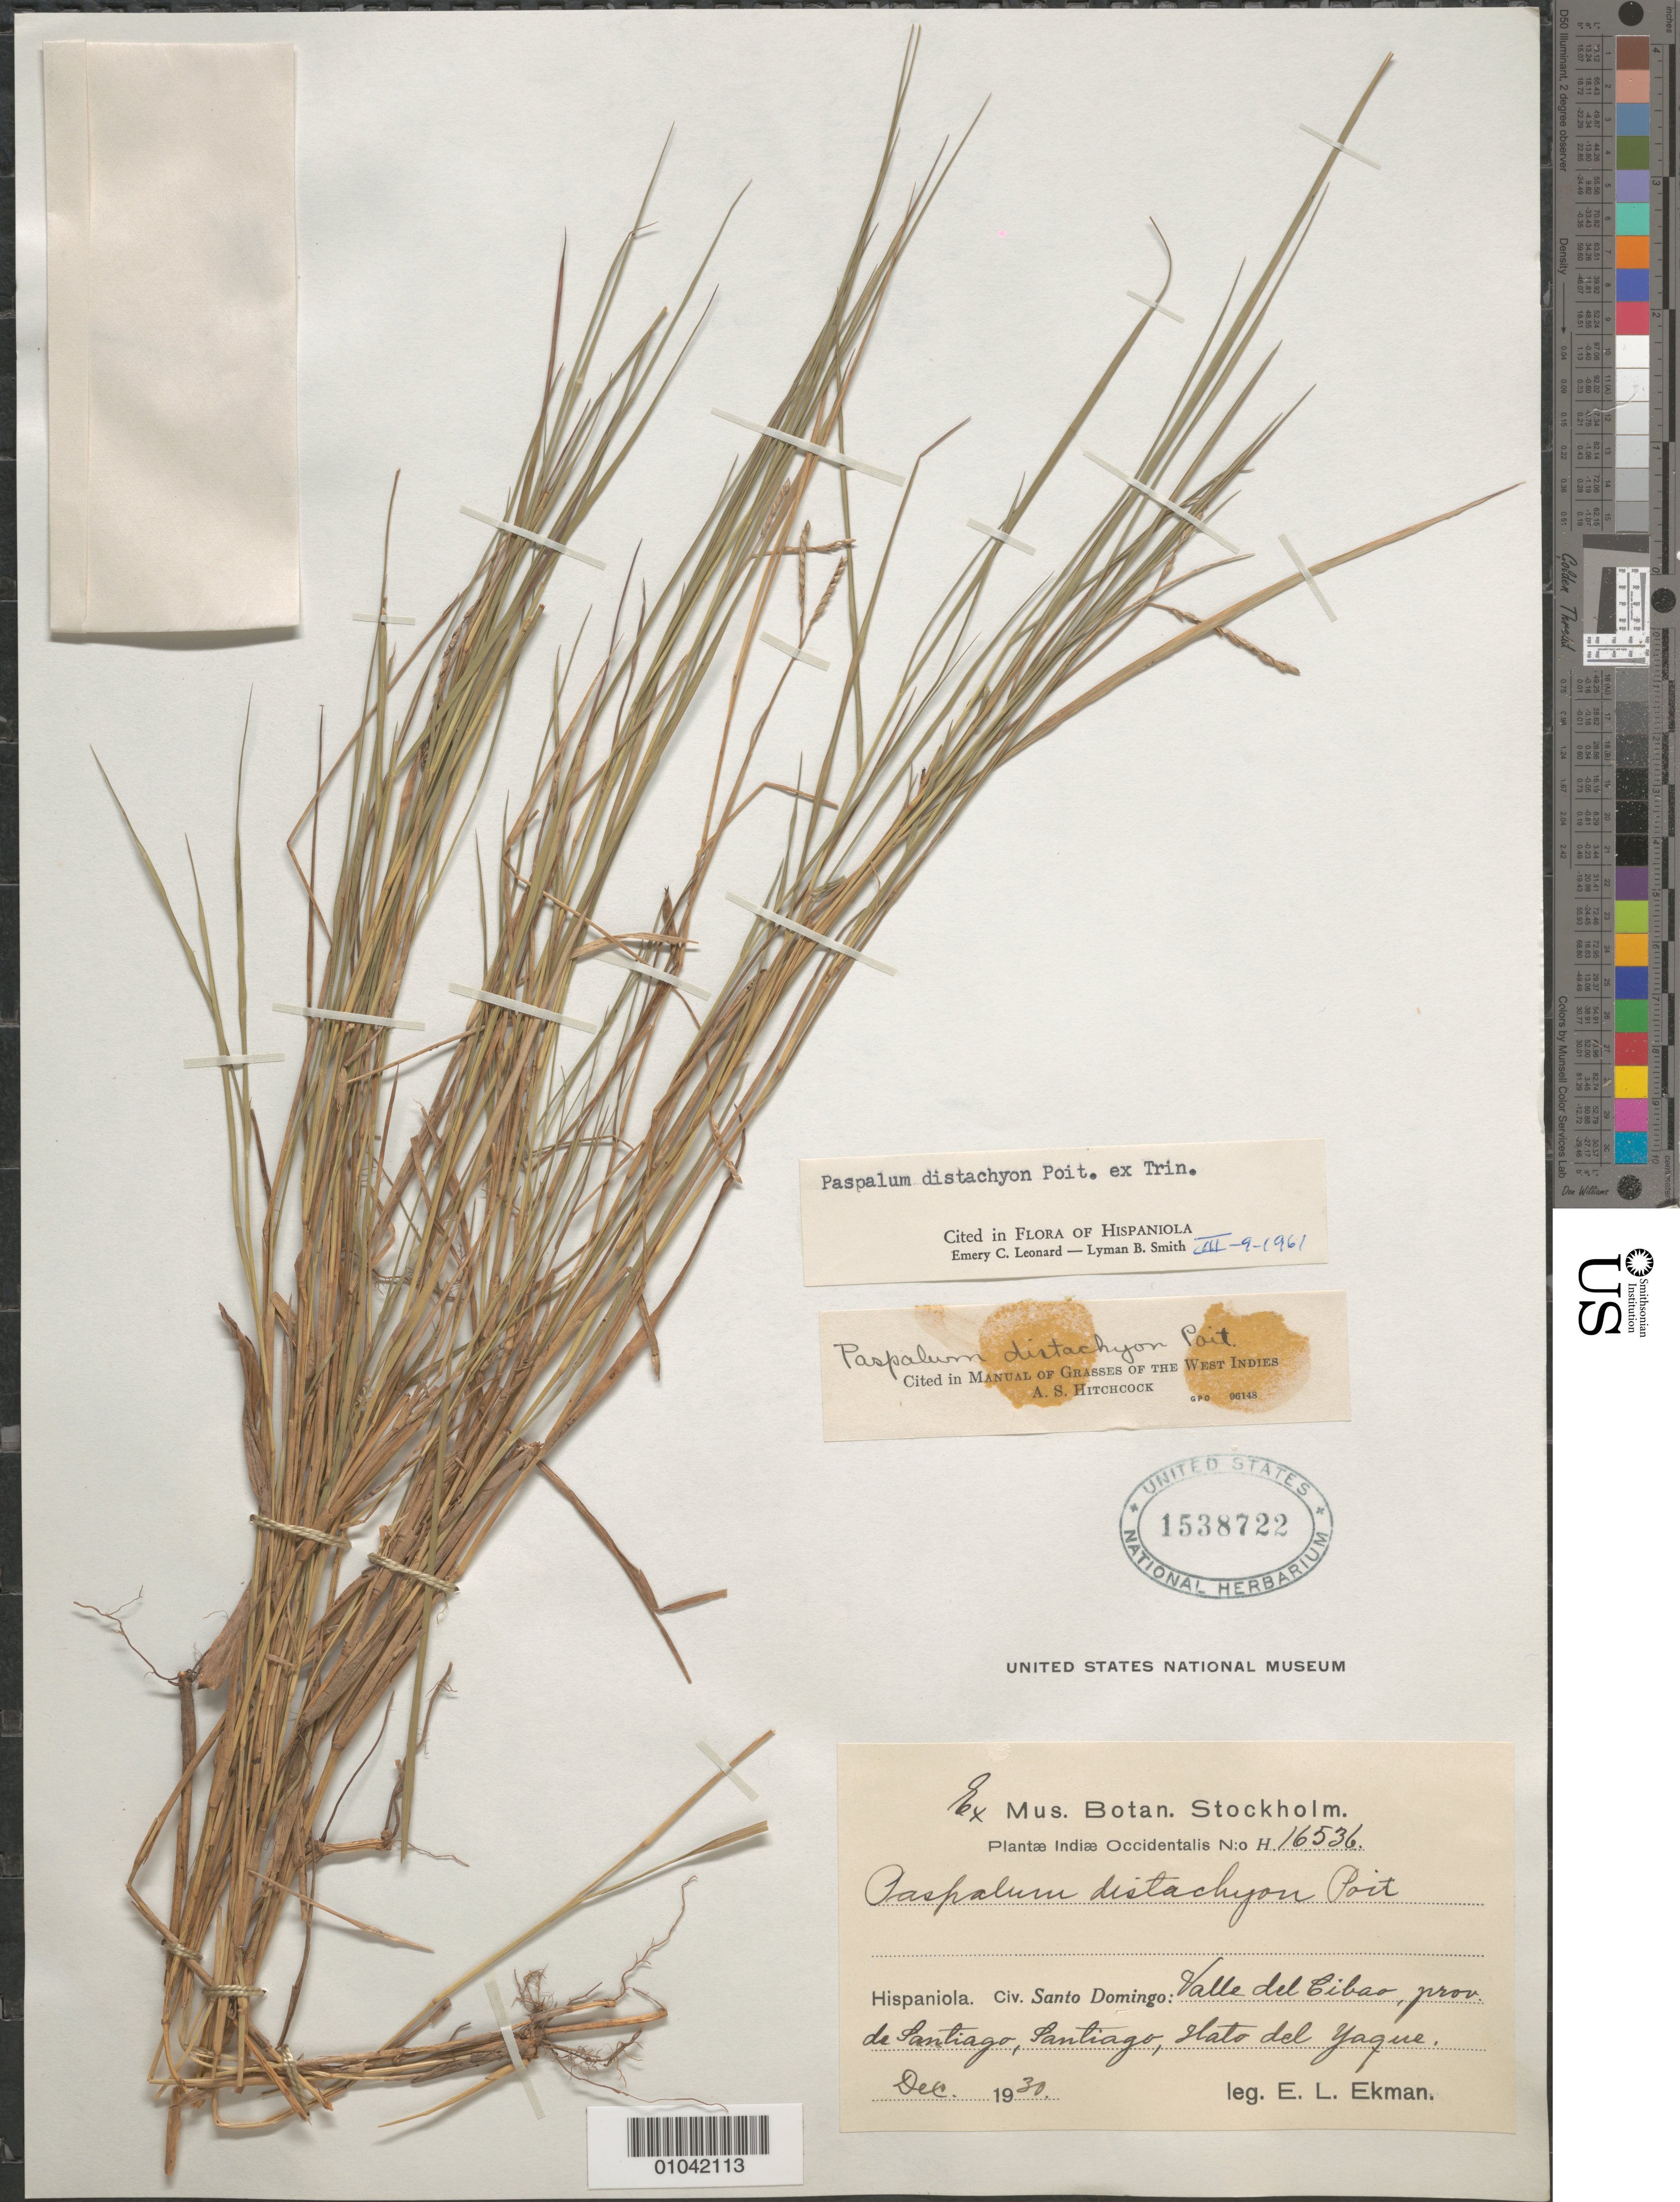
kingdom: Plantae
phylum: Tracheophyta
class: Liliopsida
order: Poales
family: Poaceae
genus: Paspalum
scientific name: Paspalum paspalodes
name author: (Michx.) Scribn.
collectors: E. L. Ekman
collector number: H 16536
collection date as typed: Dec 1930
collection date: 1930-12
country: Dominican Republic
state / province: Distrito Nacional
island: Hispaniola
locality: Valle del Cibao, prov. de Santiago, Stato del Yaque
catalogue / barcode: US 1538722